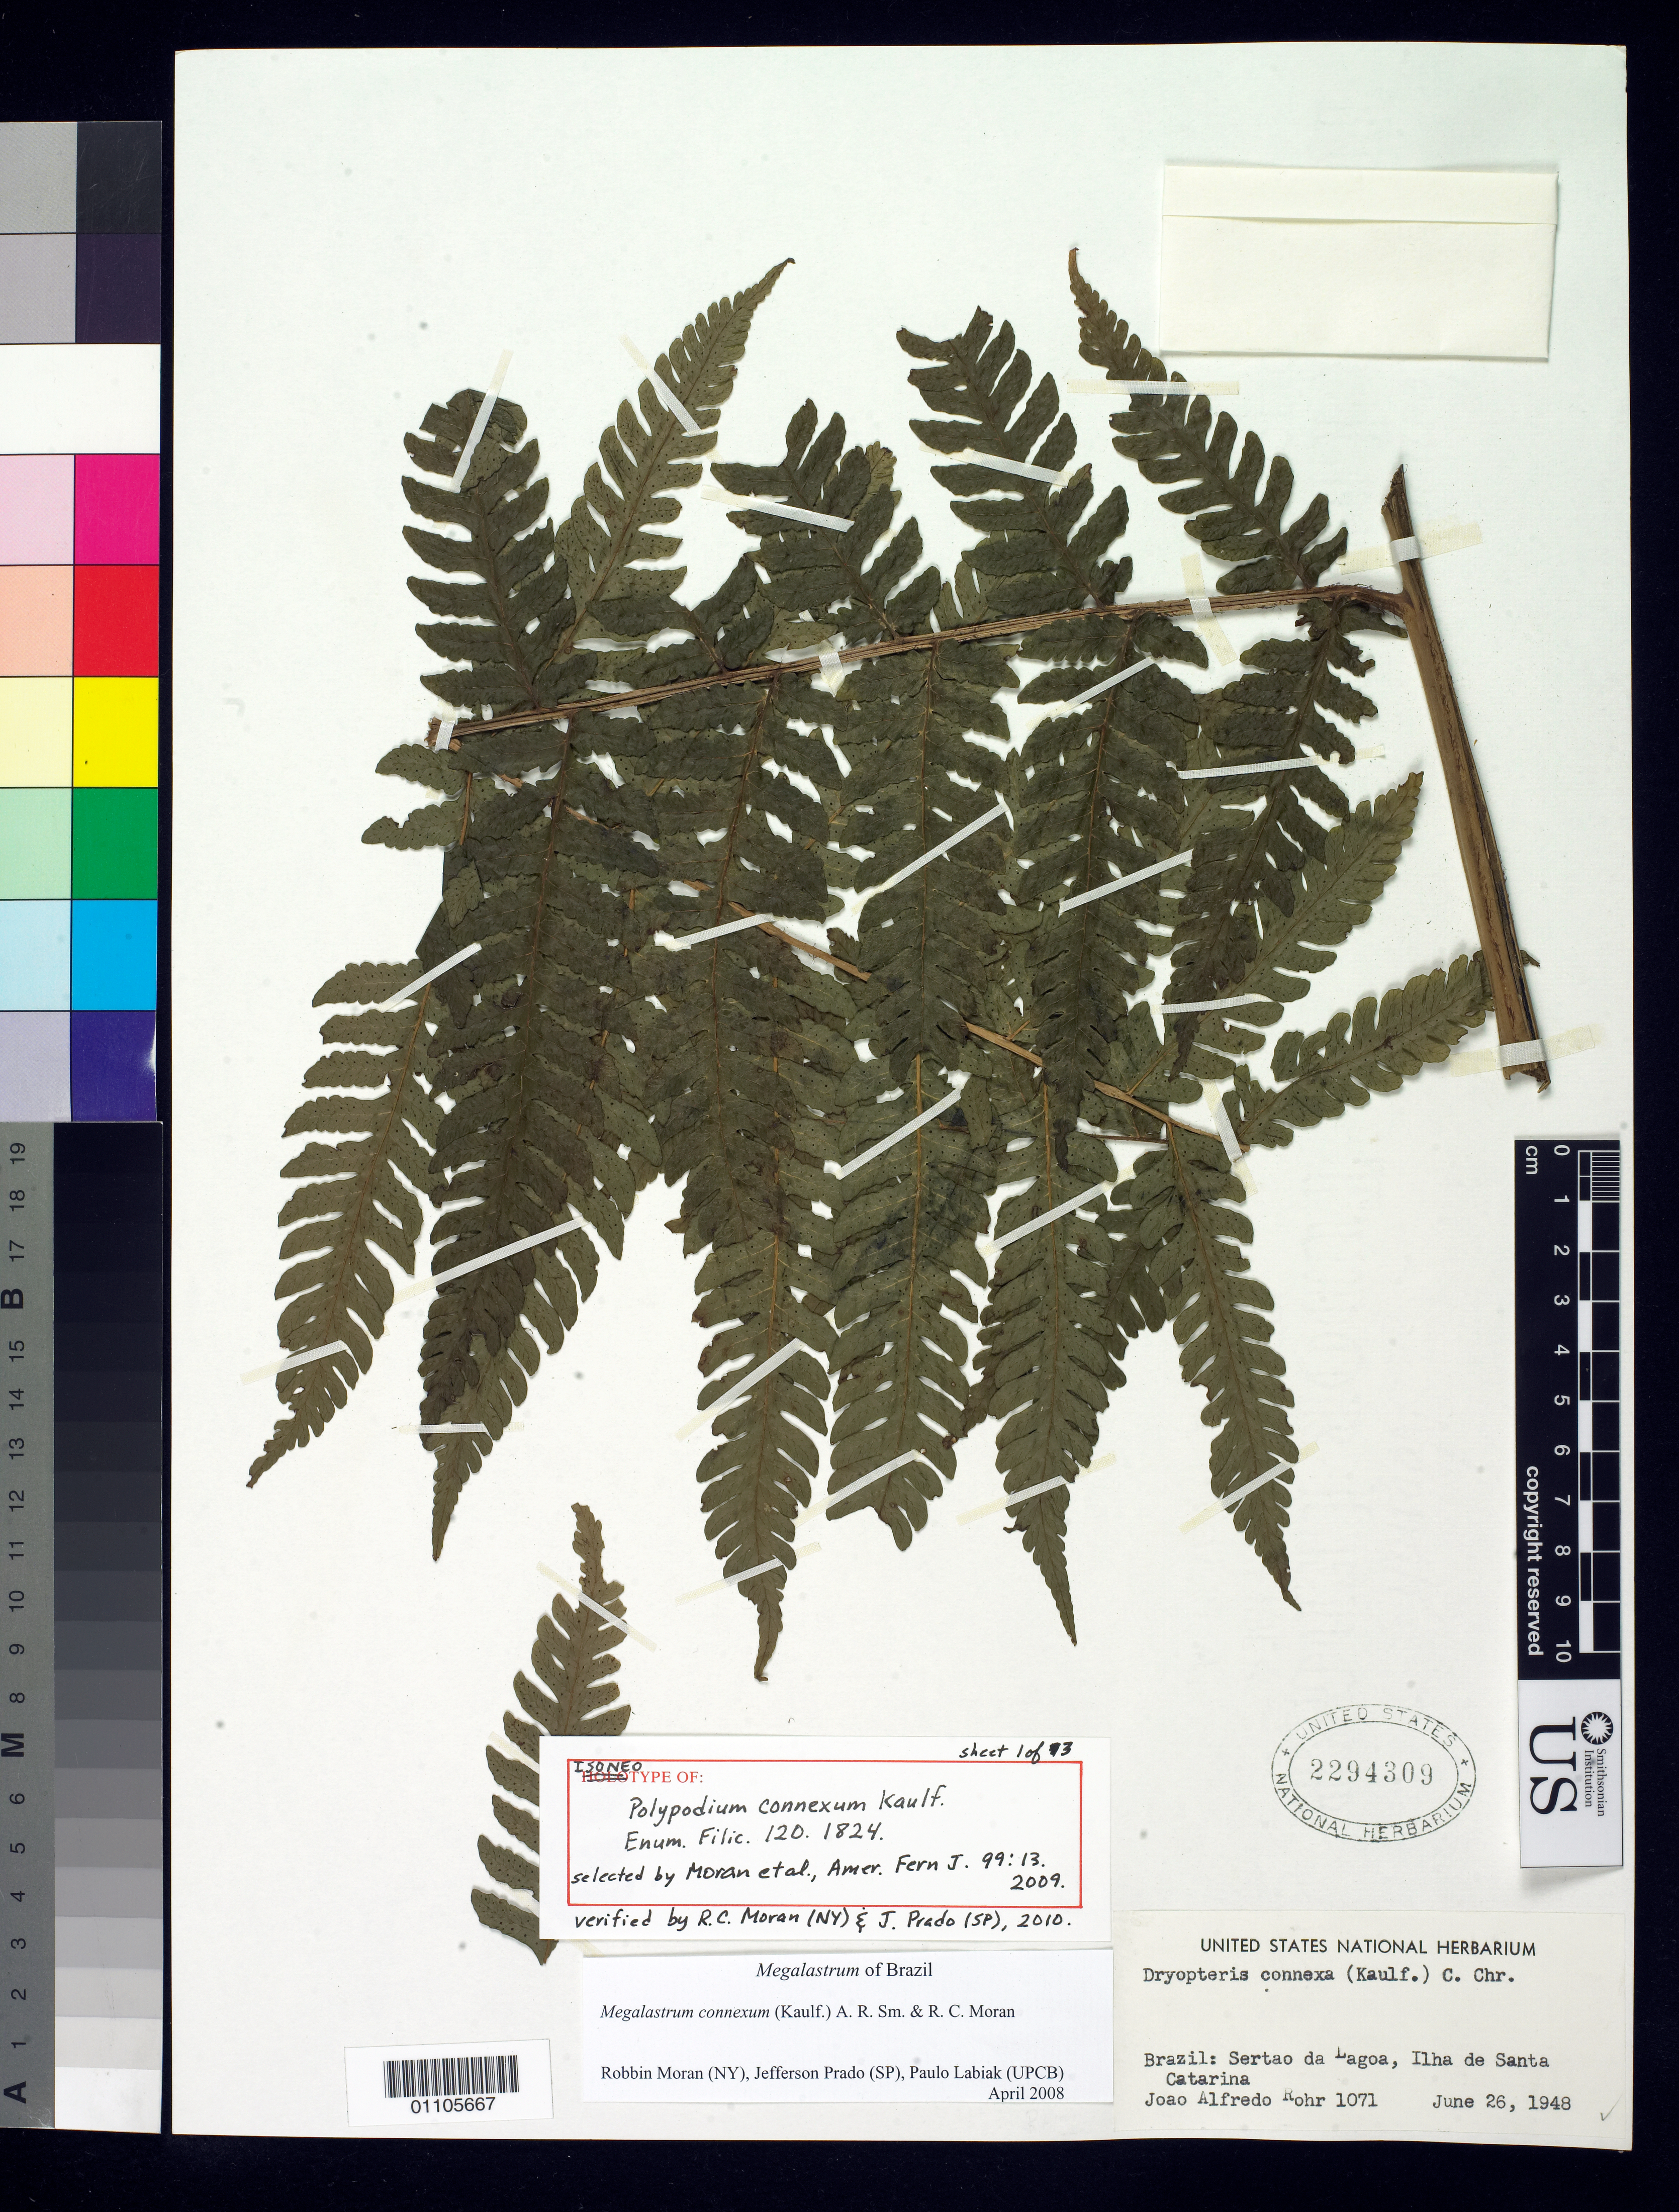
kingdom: Plantae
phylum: Tracheophyta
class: Polypodiopsida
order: Polypodiales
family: Polypodiaceae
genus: Polypodium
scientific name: Polypodium connexum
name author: Kaulf.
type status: Neotype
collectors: J. A. Rohr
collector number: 1071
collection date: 1948-06-26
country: Brazil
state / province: Santa Catarina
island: Santa Catarina Island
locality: Sertao da Lagoa, Ilha de Santa Catarina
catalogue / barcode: US 2294309